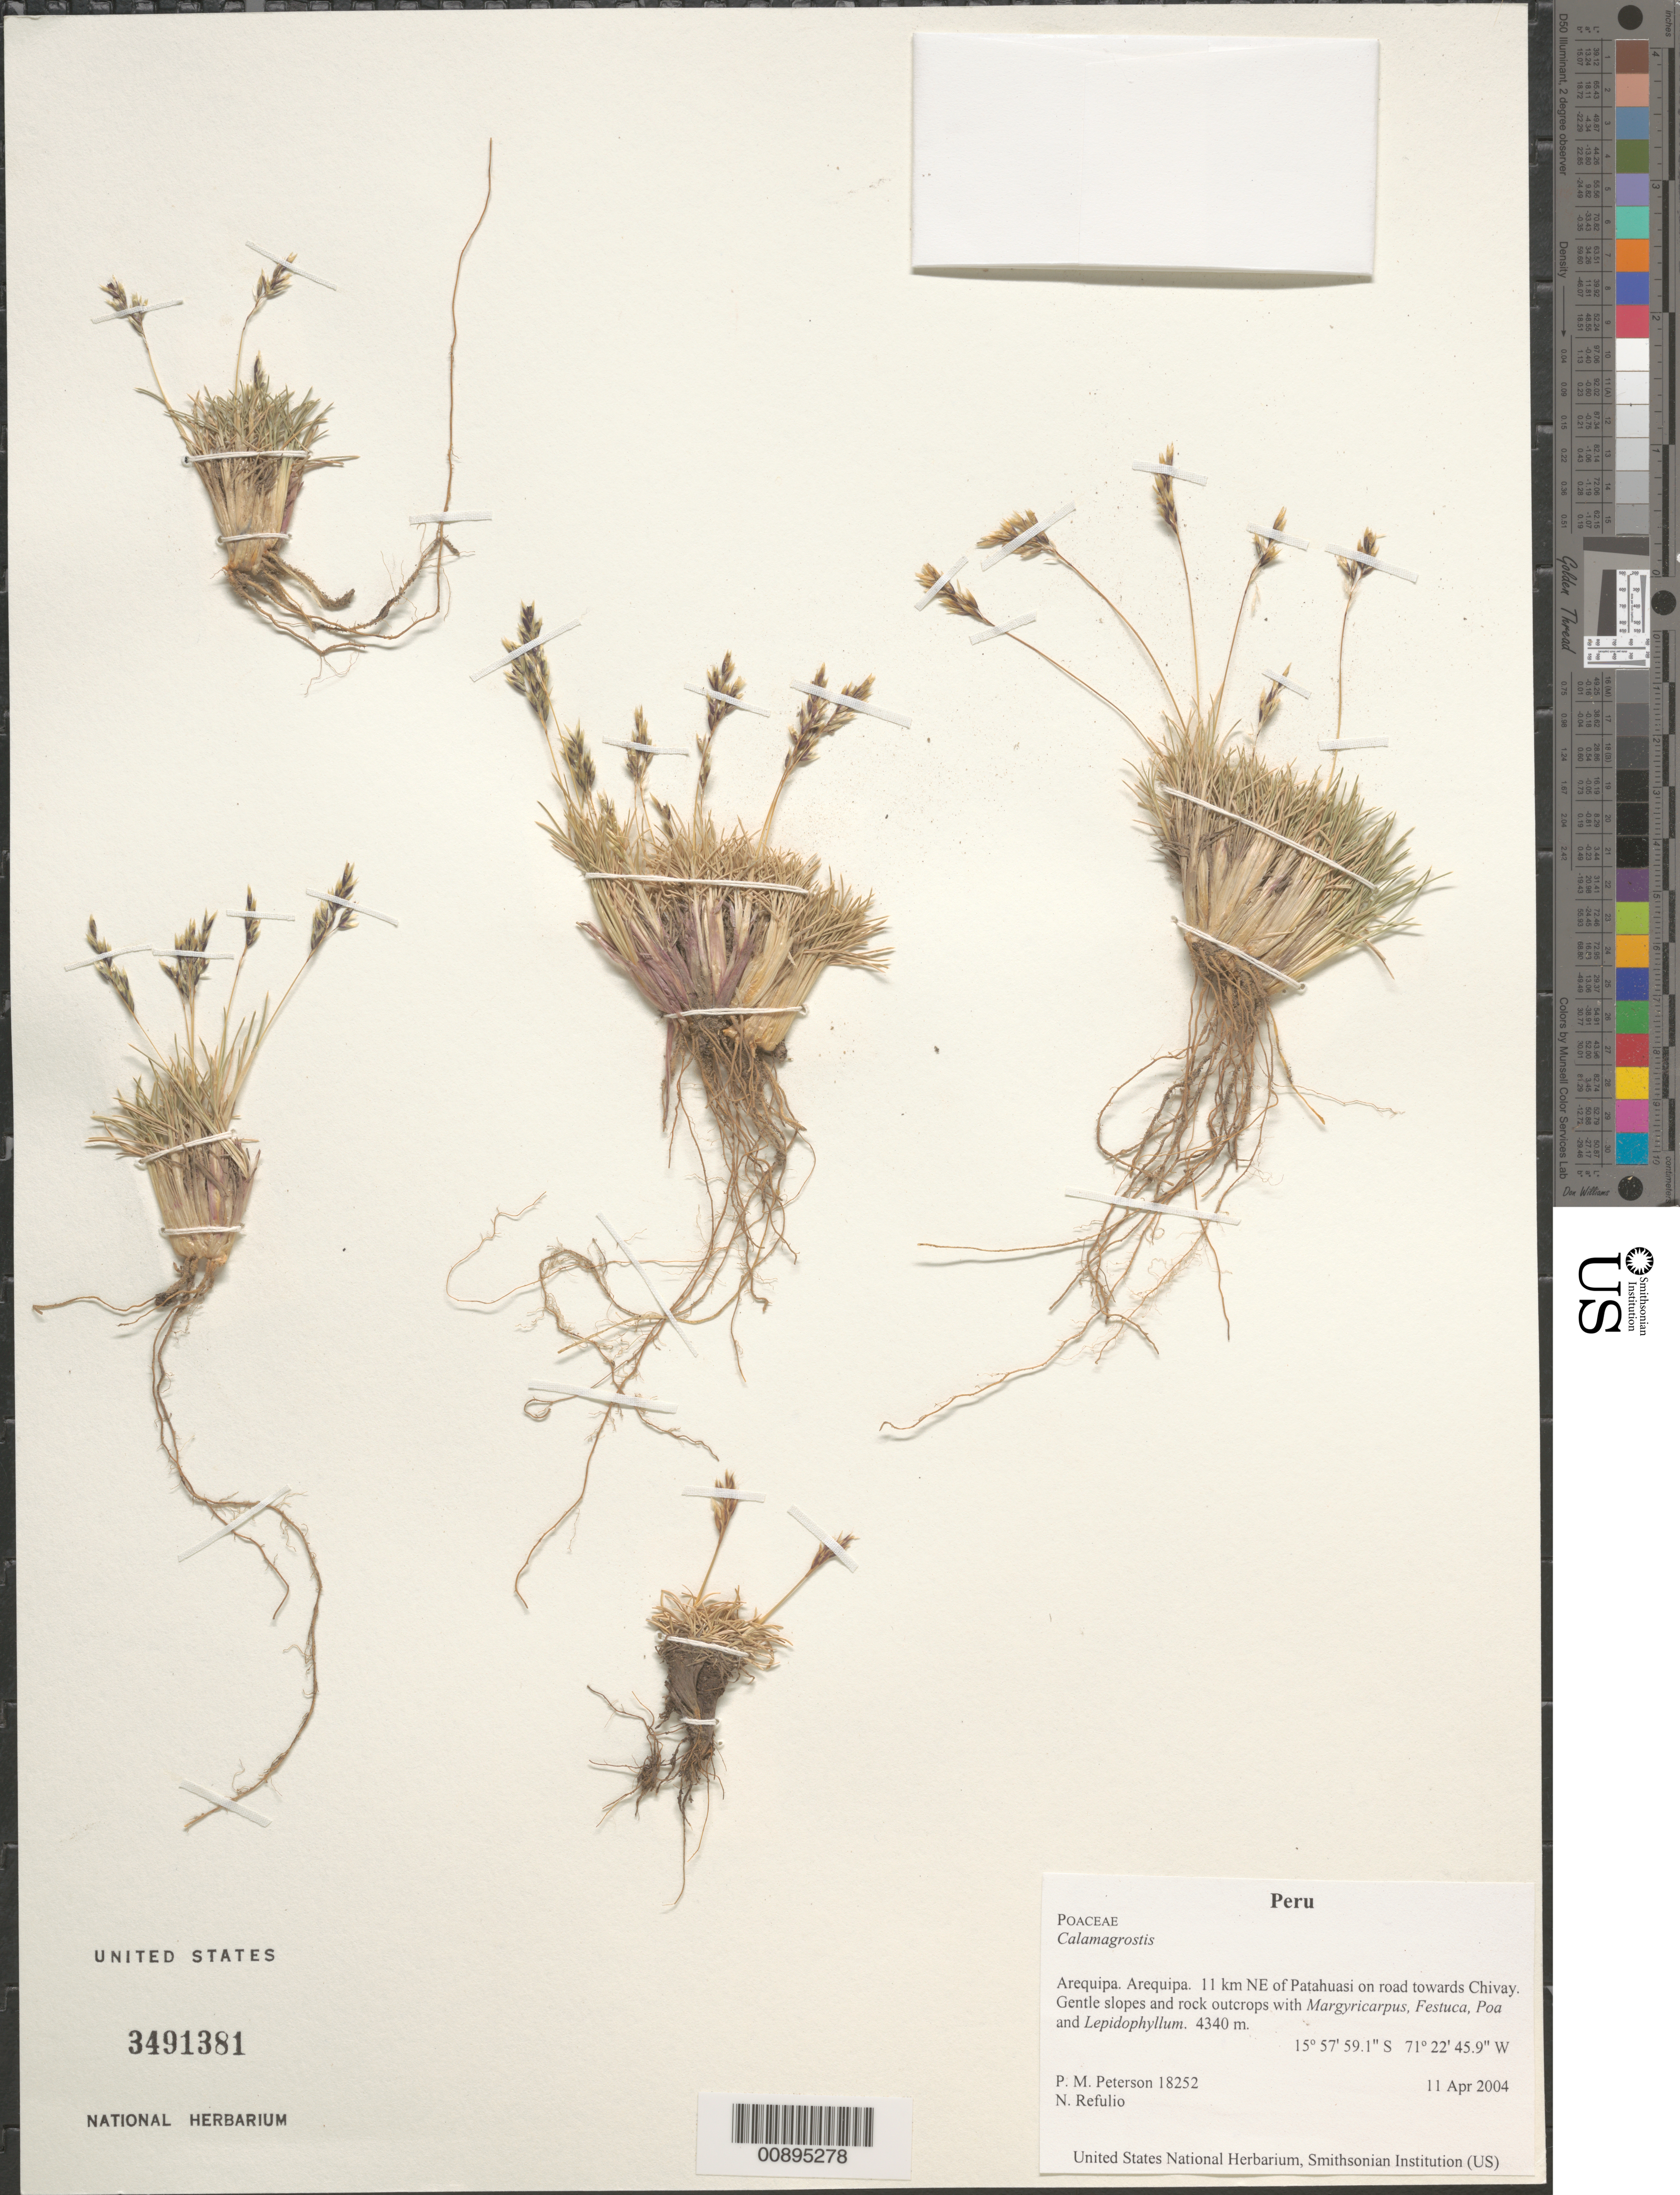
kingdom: Plantae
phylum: Tracheophyta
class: Liliopsida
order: Poales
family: Poaceae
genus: Calamagrostis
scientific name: Calamagrostis sp.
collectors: P. M. Peterson & N. Refulio-Rodríguez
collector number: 18252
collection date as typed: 11 Apr 2004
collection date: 2004-04-11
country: Peru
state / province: Arequipa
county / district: Arequipa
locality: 11 km NE of Patahuasi on road towards Chivay. Gentle slopes and rock outcrops with Margyricarpus, Festuca, Poa and Lepidophyllum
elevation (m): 4340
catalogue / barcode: US 3491381